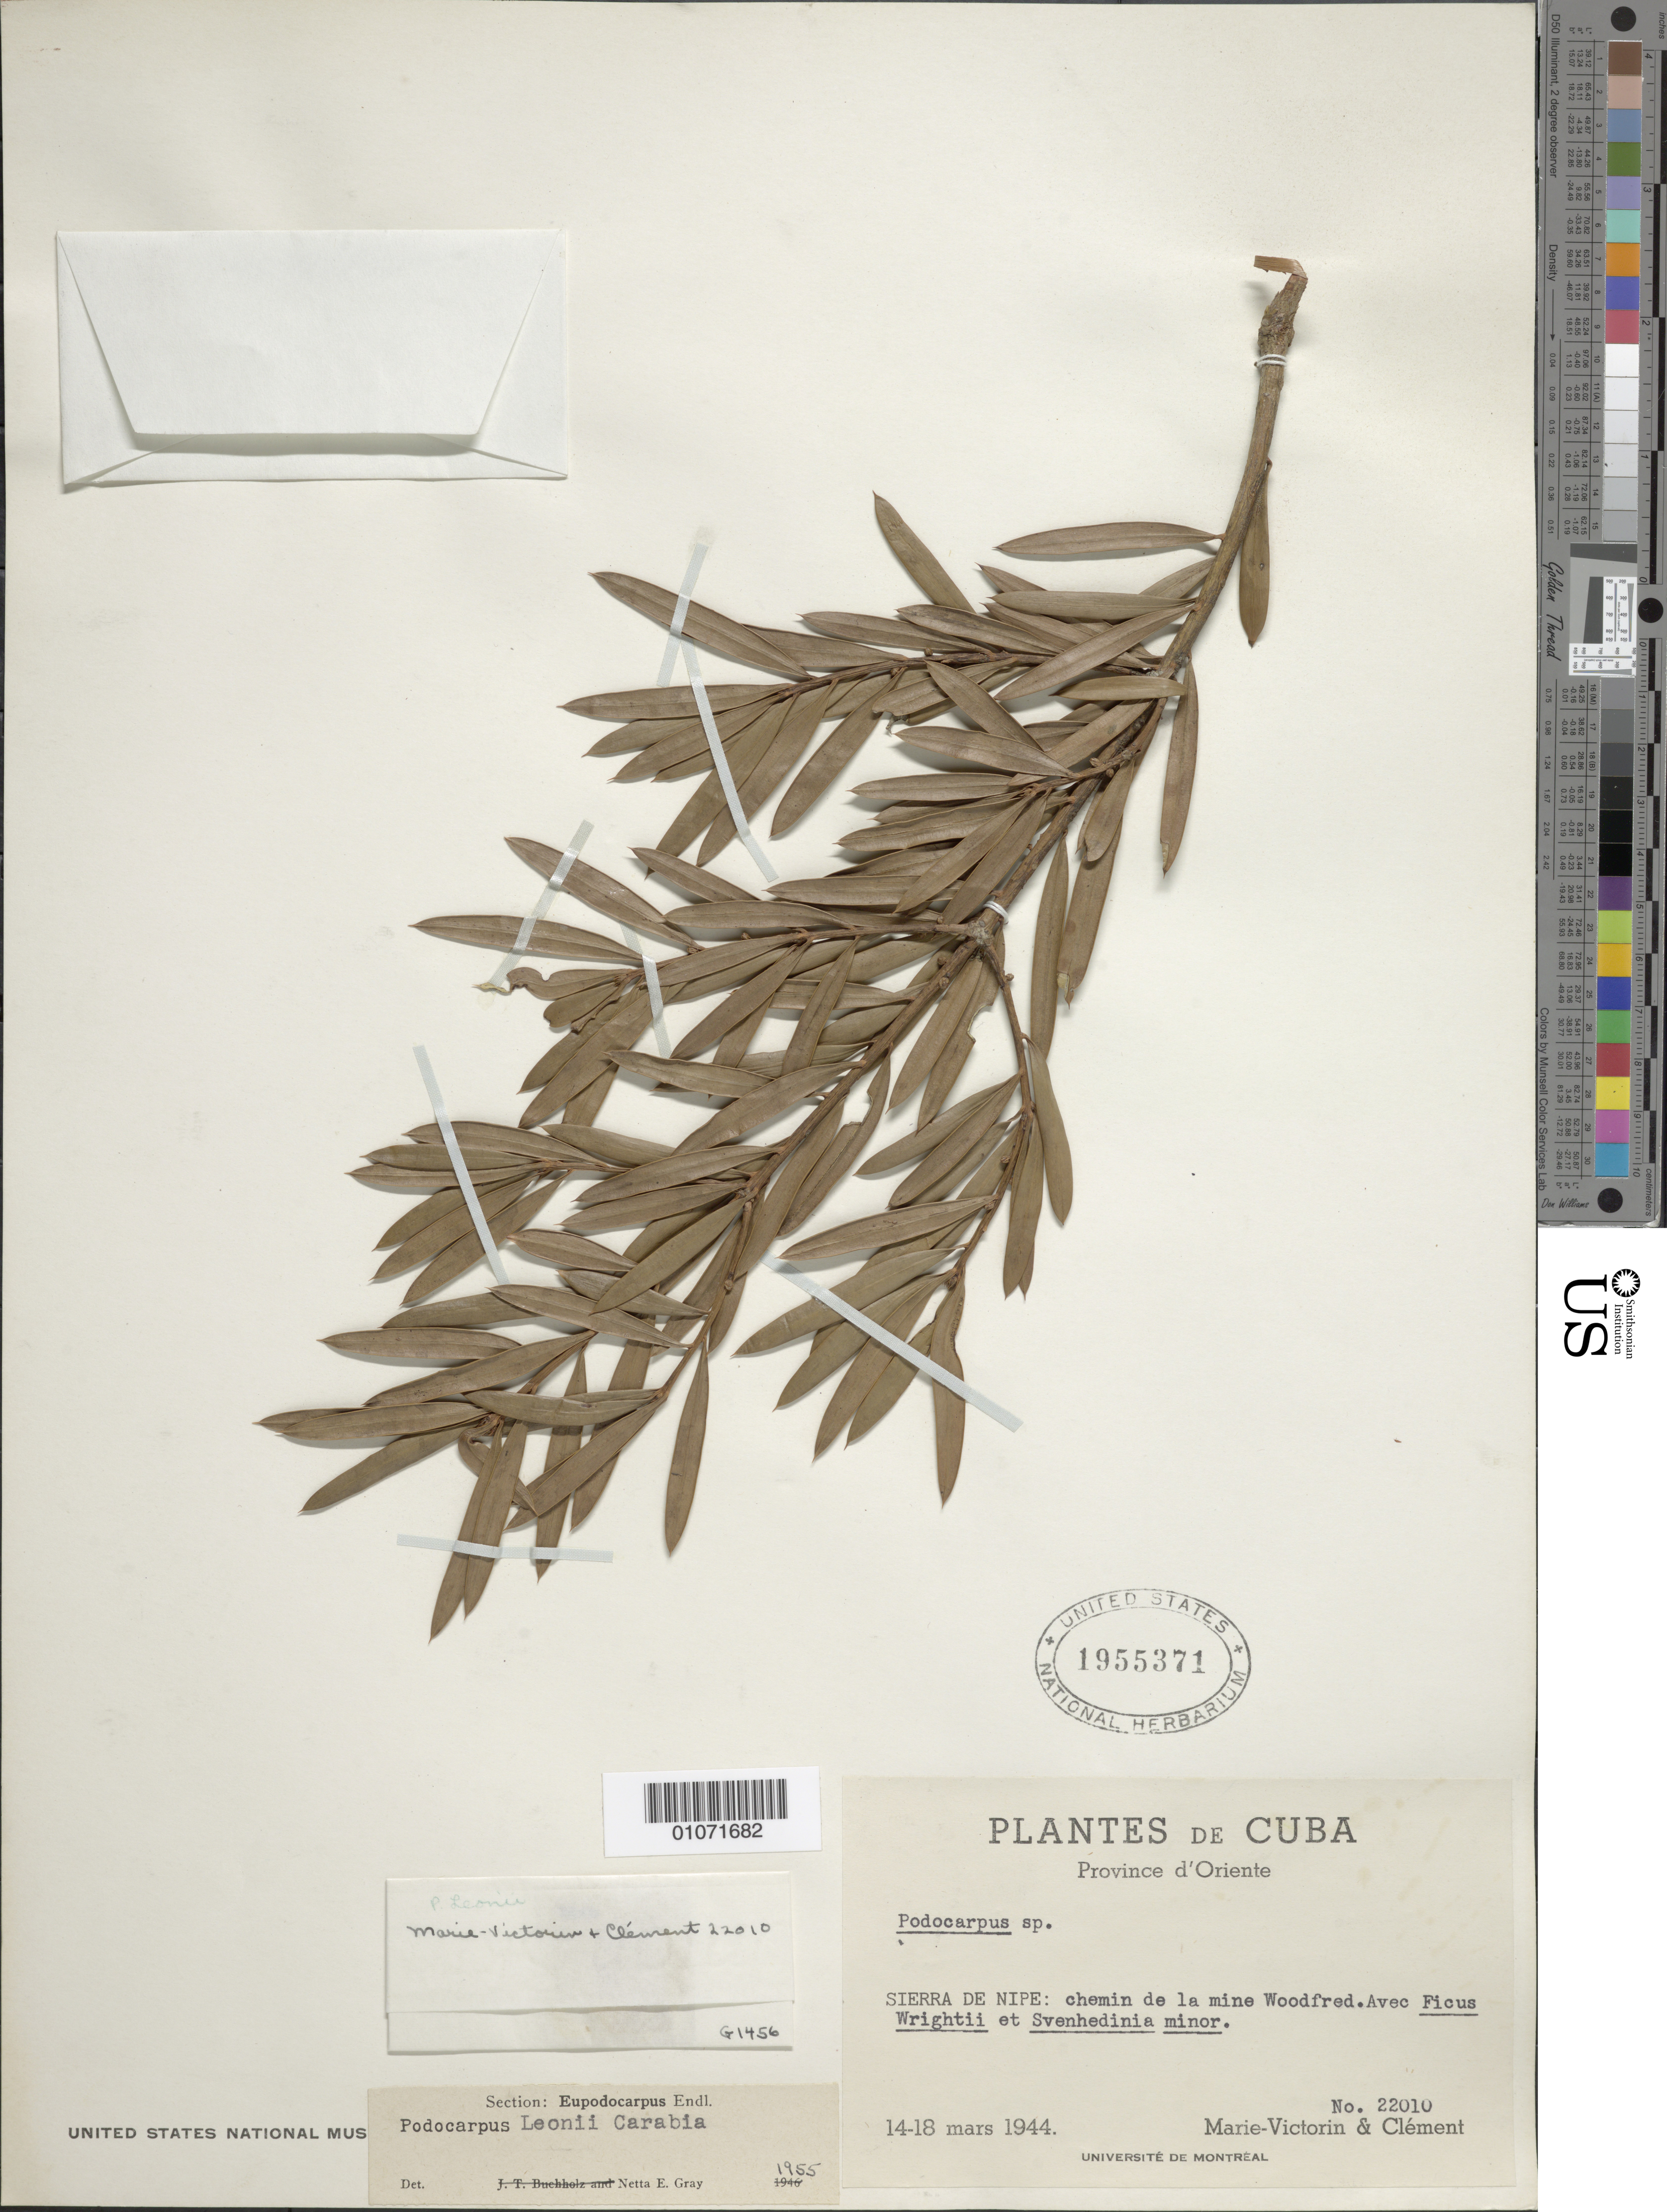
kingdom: Plantae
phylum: Tracheophyta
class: Pinopsida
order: Pinales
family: Podocarpaceae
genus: Podocarpus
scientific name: Podocarpus leonii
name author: Carabia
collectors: F. Victorin & -- Clemente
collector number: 22101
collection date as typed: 14 Mar 1944 to 18 Mar 1944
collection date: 1944-03-14/1944-03-18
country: Cuba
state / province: Holguín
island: Cuba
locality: Sierra de Nipe: chemin de la mine Woodfred Avec Pious Wrightii et Svenhedinia minor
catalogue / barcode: US 1955371